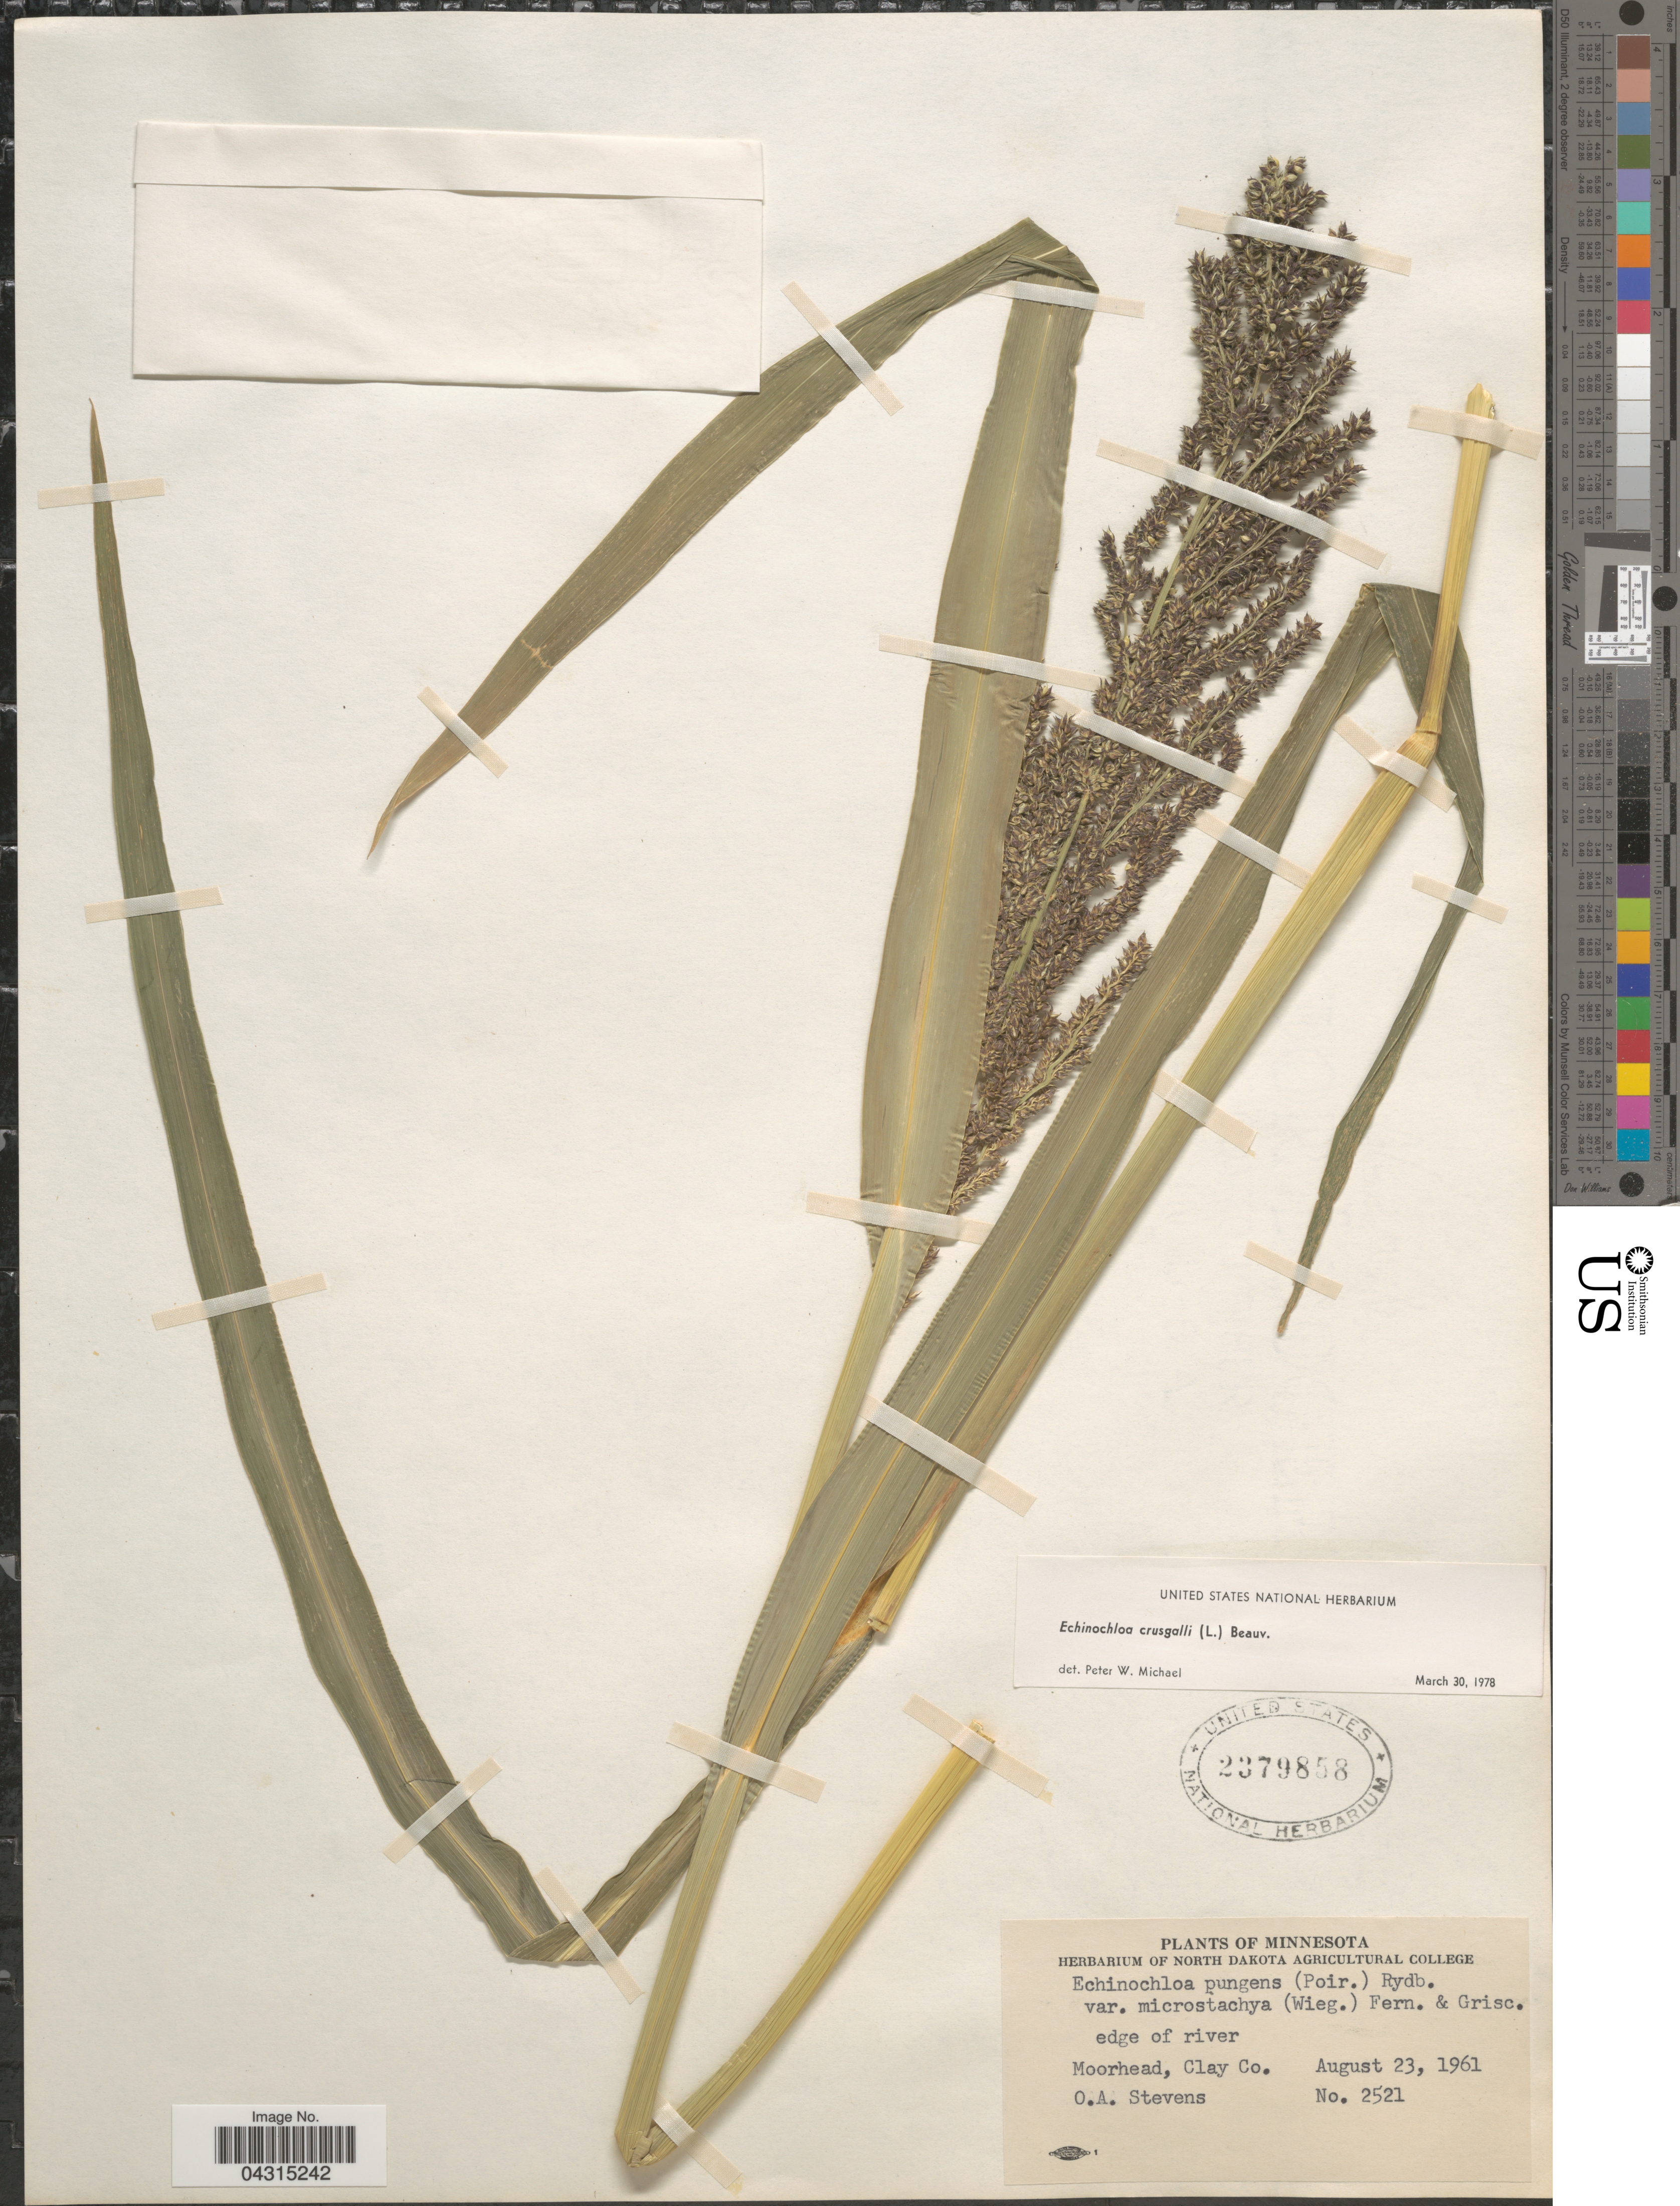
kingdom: Plantae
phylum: Tracheophyta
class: Liliopsida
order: Poales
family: Poaceae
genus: Echinochloa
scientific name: Echinochloa crus-galli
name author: (L.) P. Beauv.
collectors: O. A. Stevens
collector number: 2521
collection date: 1961-08-23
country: United States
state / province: Minnesota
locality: Edge of river. Moorhead, Clay Co.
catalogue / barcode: US 2379858